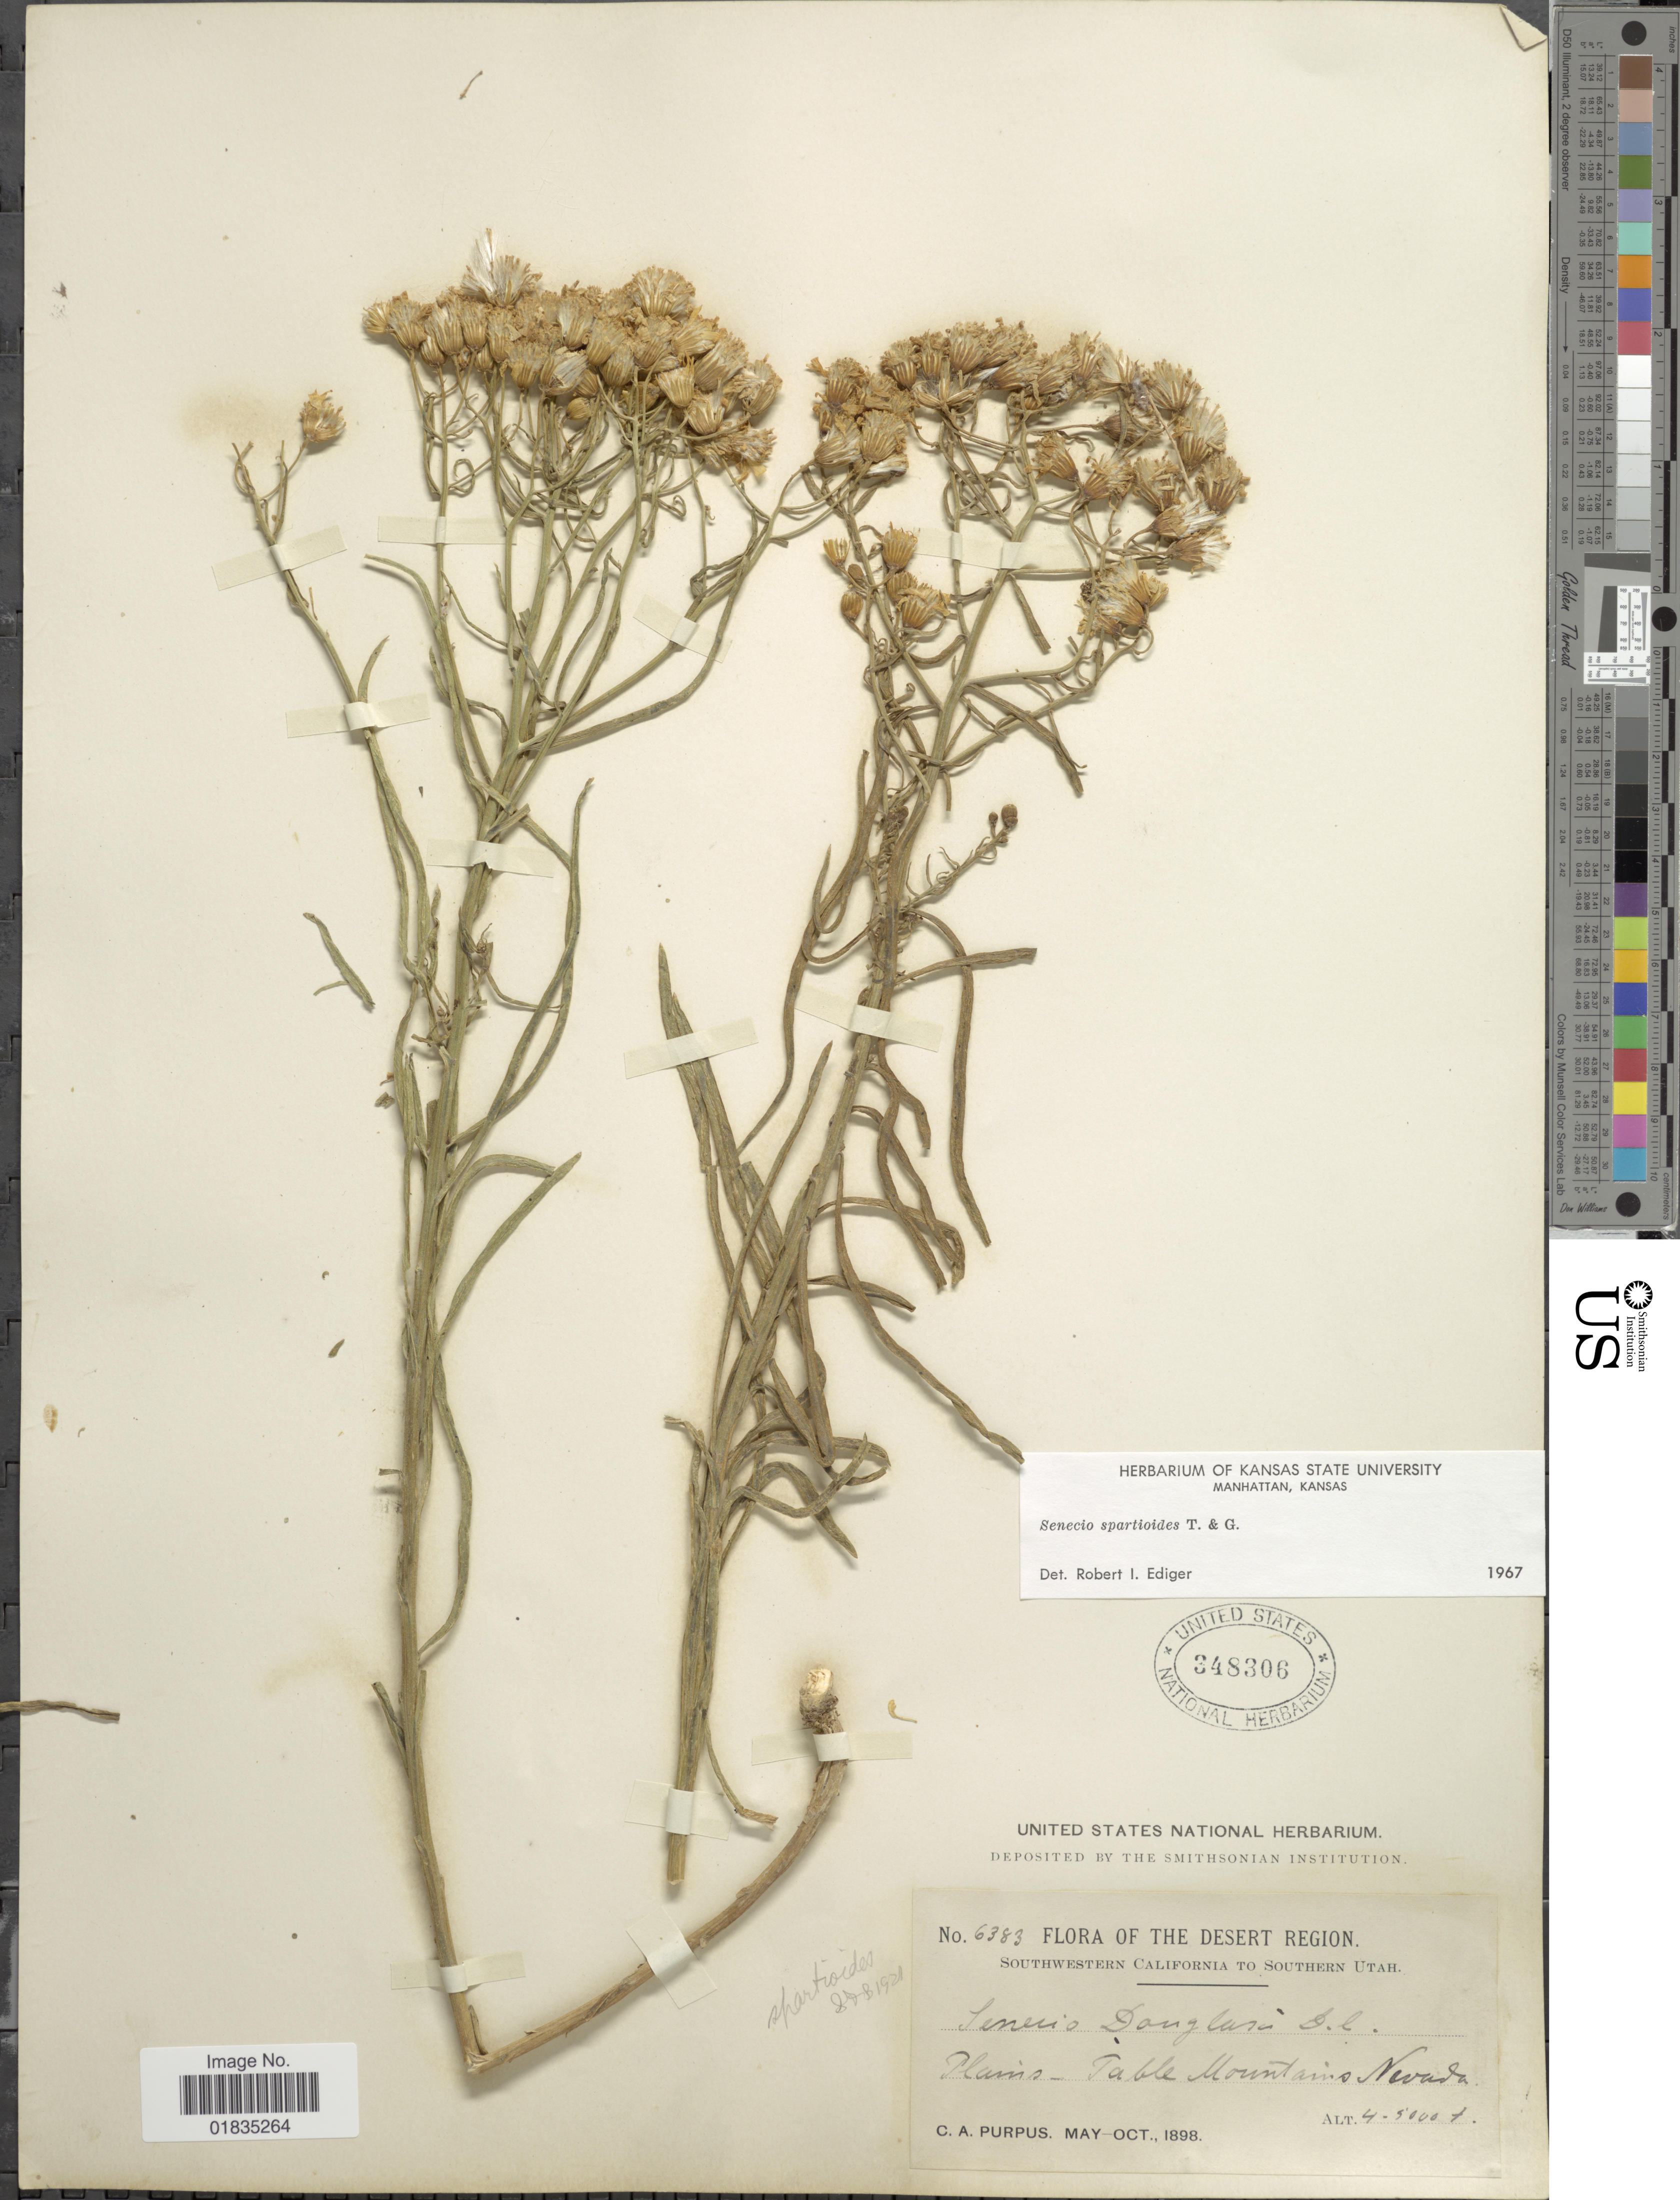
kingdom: Plantae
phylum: Tracheophyta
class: Magnoliopsida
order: Asterales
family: Asteraceae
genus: Senecio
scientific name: Senecio spartioides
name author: Torr. & A. Gray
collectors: C. A. Purpus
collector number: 6383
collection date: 1898-05/1898-10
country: United States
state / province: Nevada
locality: The Desert Region, Southwestern California to Southern Utah, Plains-Table Mountains.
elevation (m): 13716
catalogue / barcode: US 348306